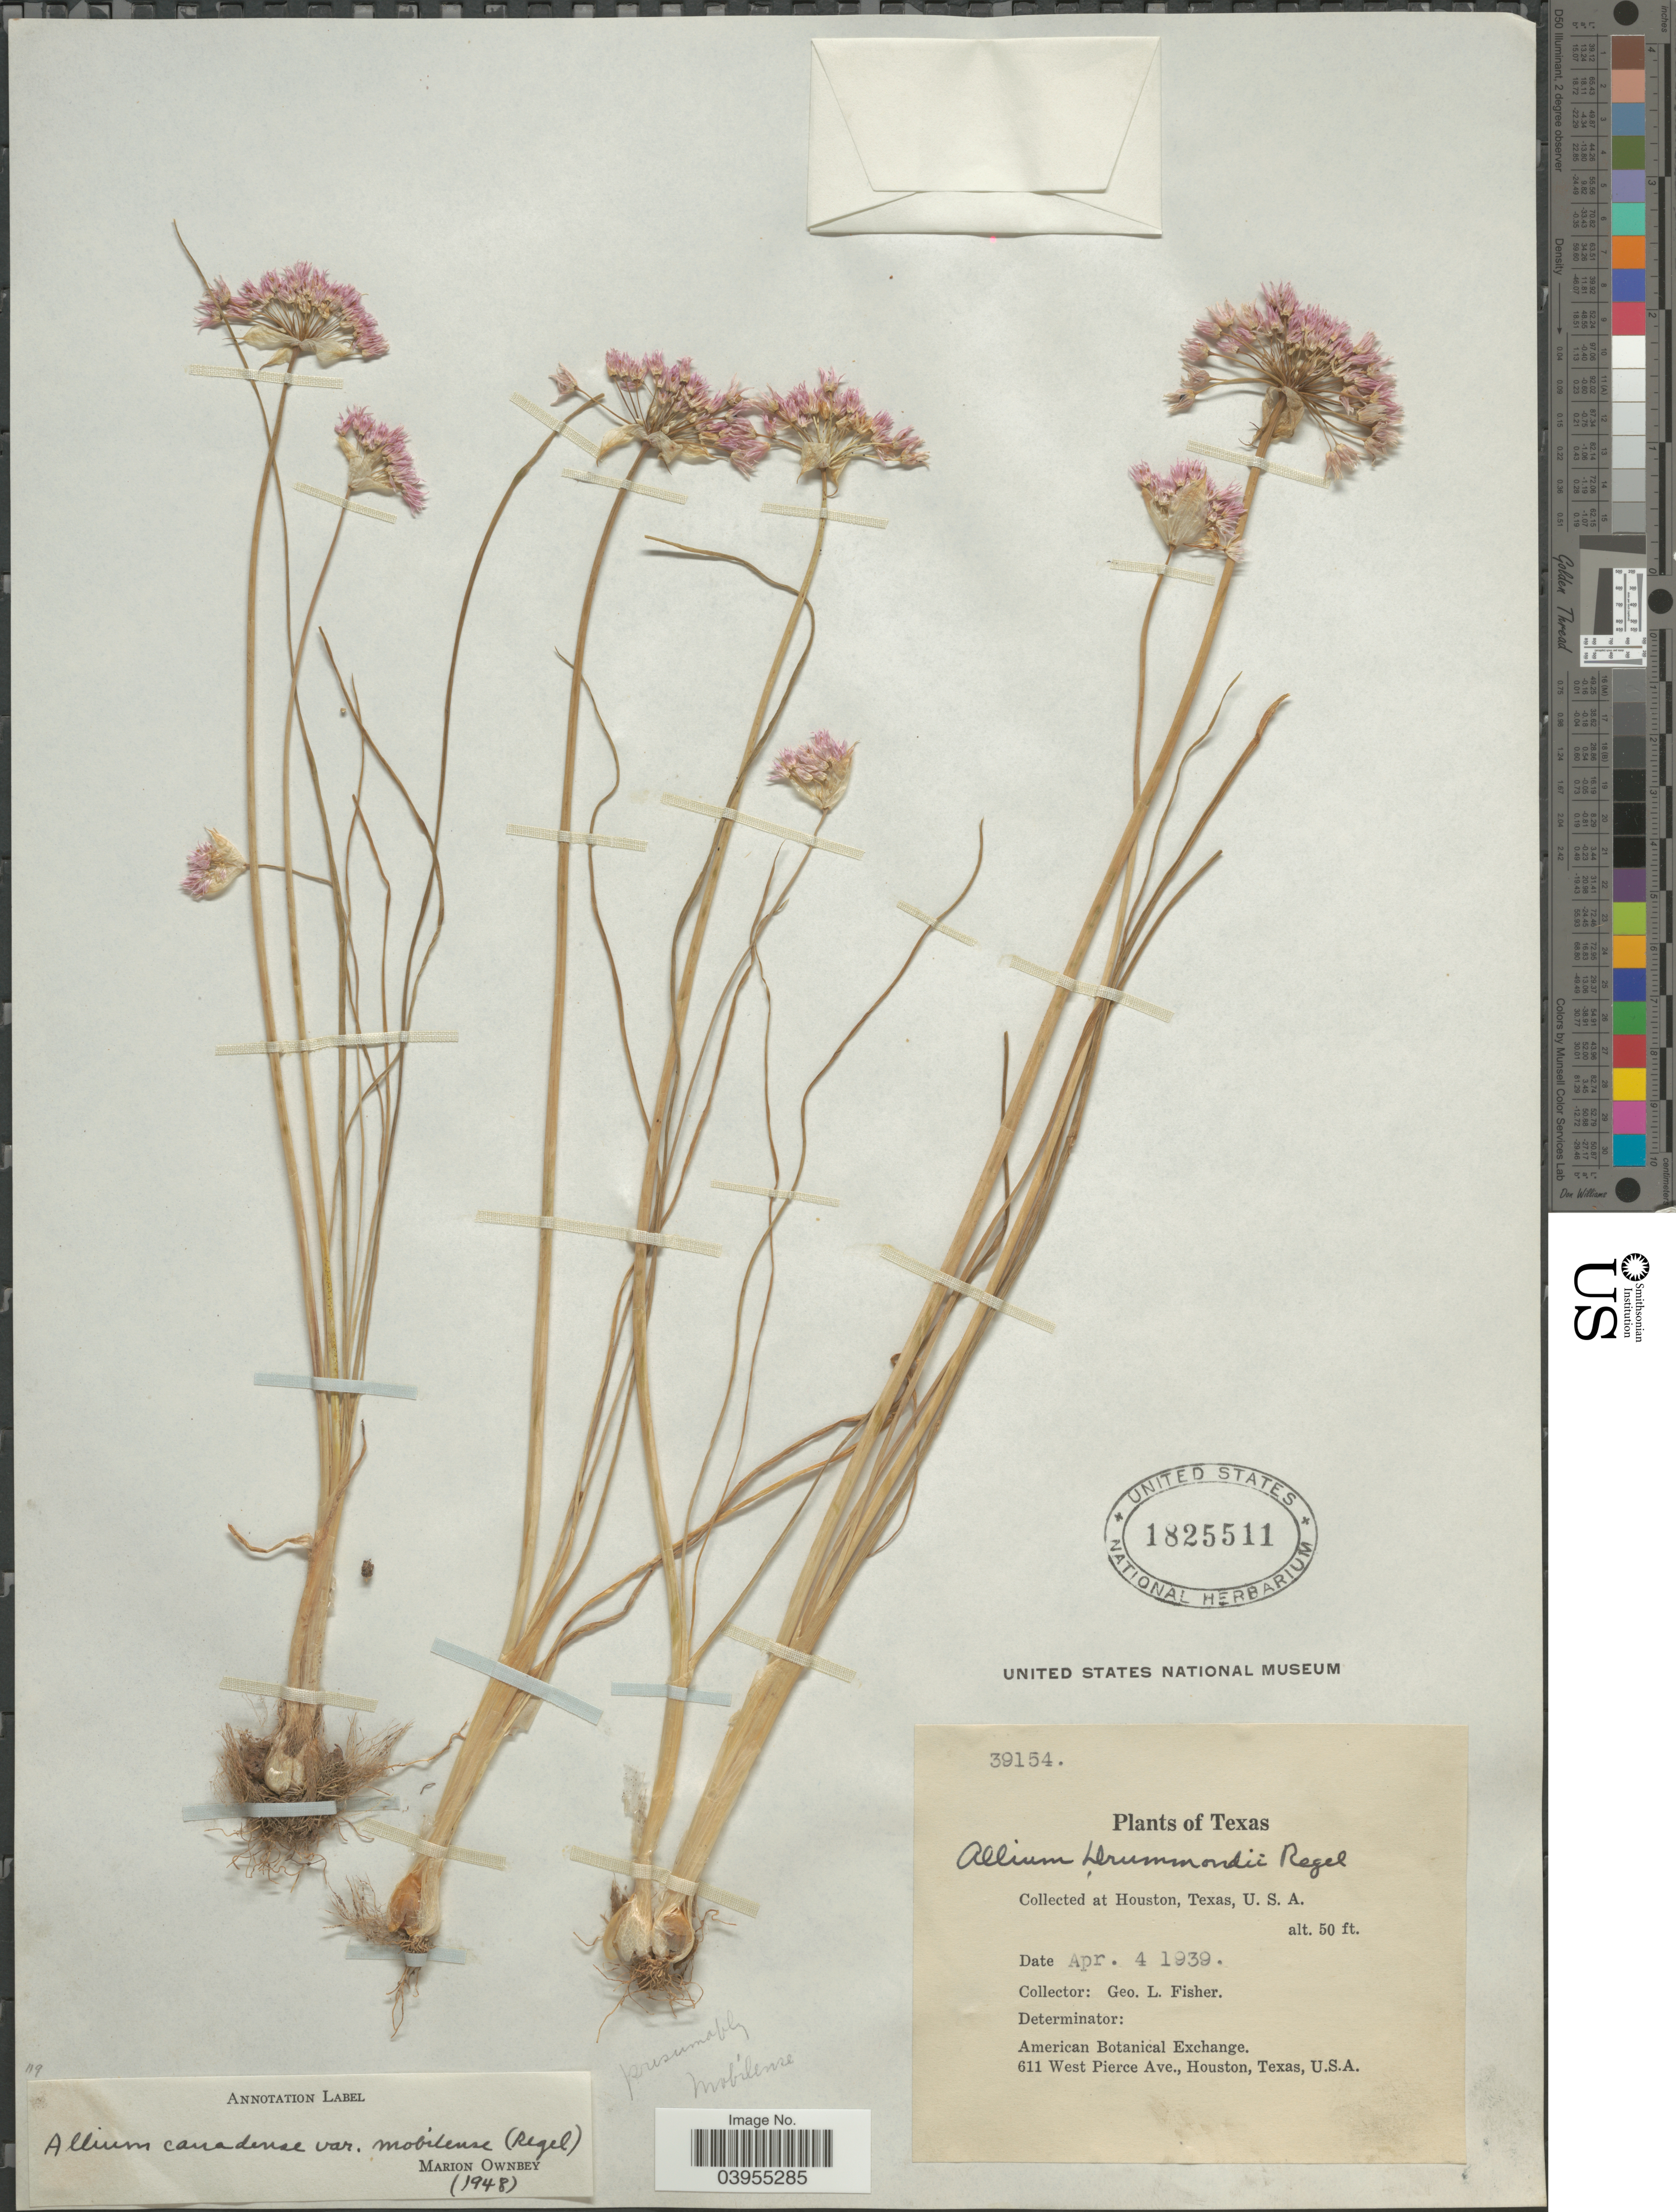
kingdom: Plantae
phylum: Tracheophyta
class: Liliopsida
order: Asparagales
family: Amaryllidaceae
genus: Allium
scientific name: Allium canadense var. mobilense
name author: (Regel) Traub & Ownbey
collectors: G. L. Fisher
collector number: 39154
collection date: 1939-04-04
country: United States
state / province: Texas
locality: Houston.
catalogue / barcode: US 1825511